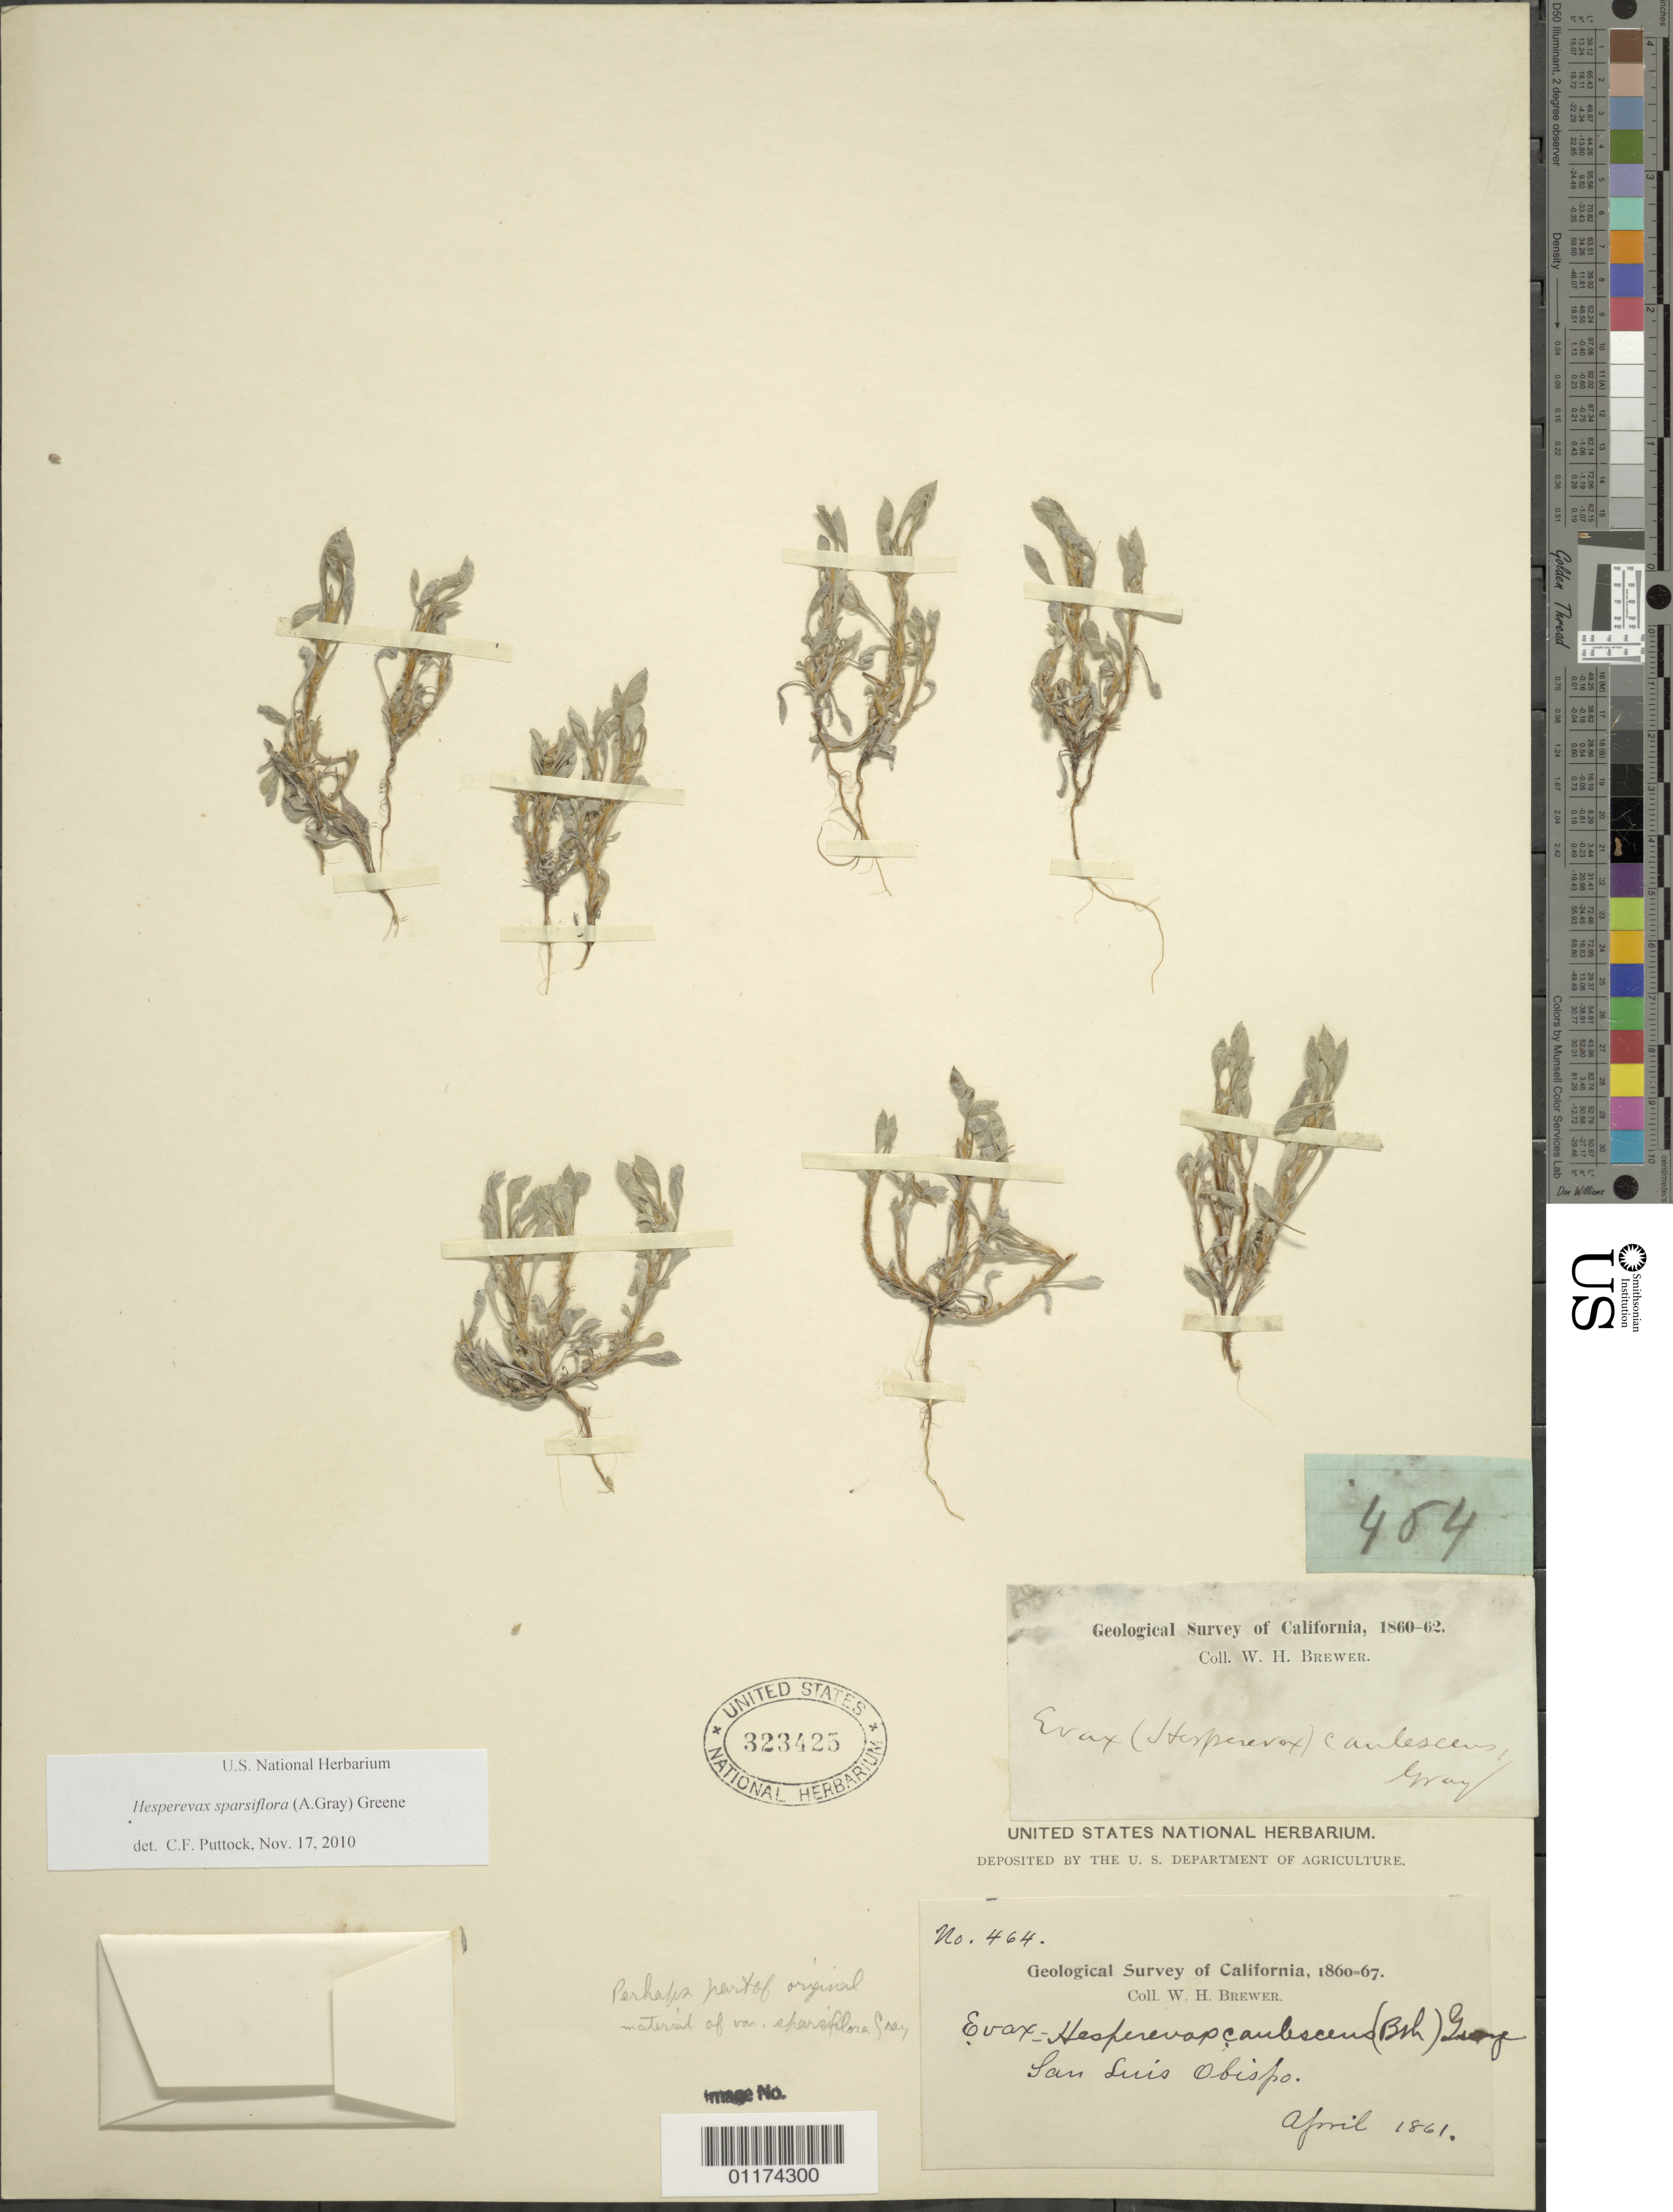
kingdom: Plantae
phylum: Tracheophyta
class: Magnoliopsida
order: Asterales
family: Asteraceae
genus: Hesperevax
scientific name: Hesperevax sparsiflora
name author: (A. Gray) Greene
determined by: Puttock, C. F.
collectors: W. H. Brewer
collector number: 464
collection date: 1861-04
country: United States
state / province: California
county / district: San Luis Obispo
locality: San Luis Obispo.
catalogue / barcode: US 323425